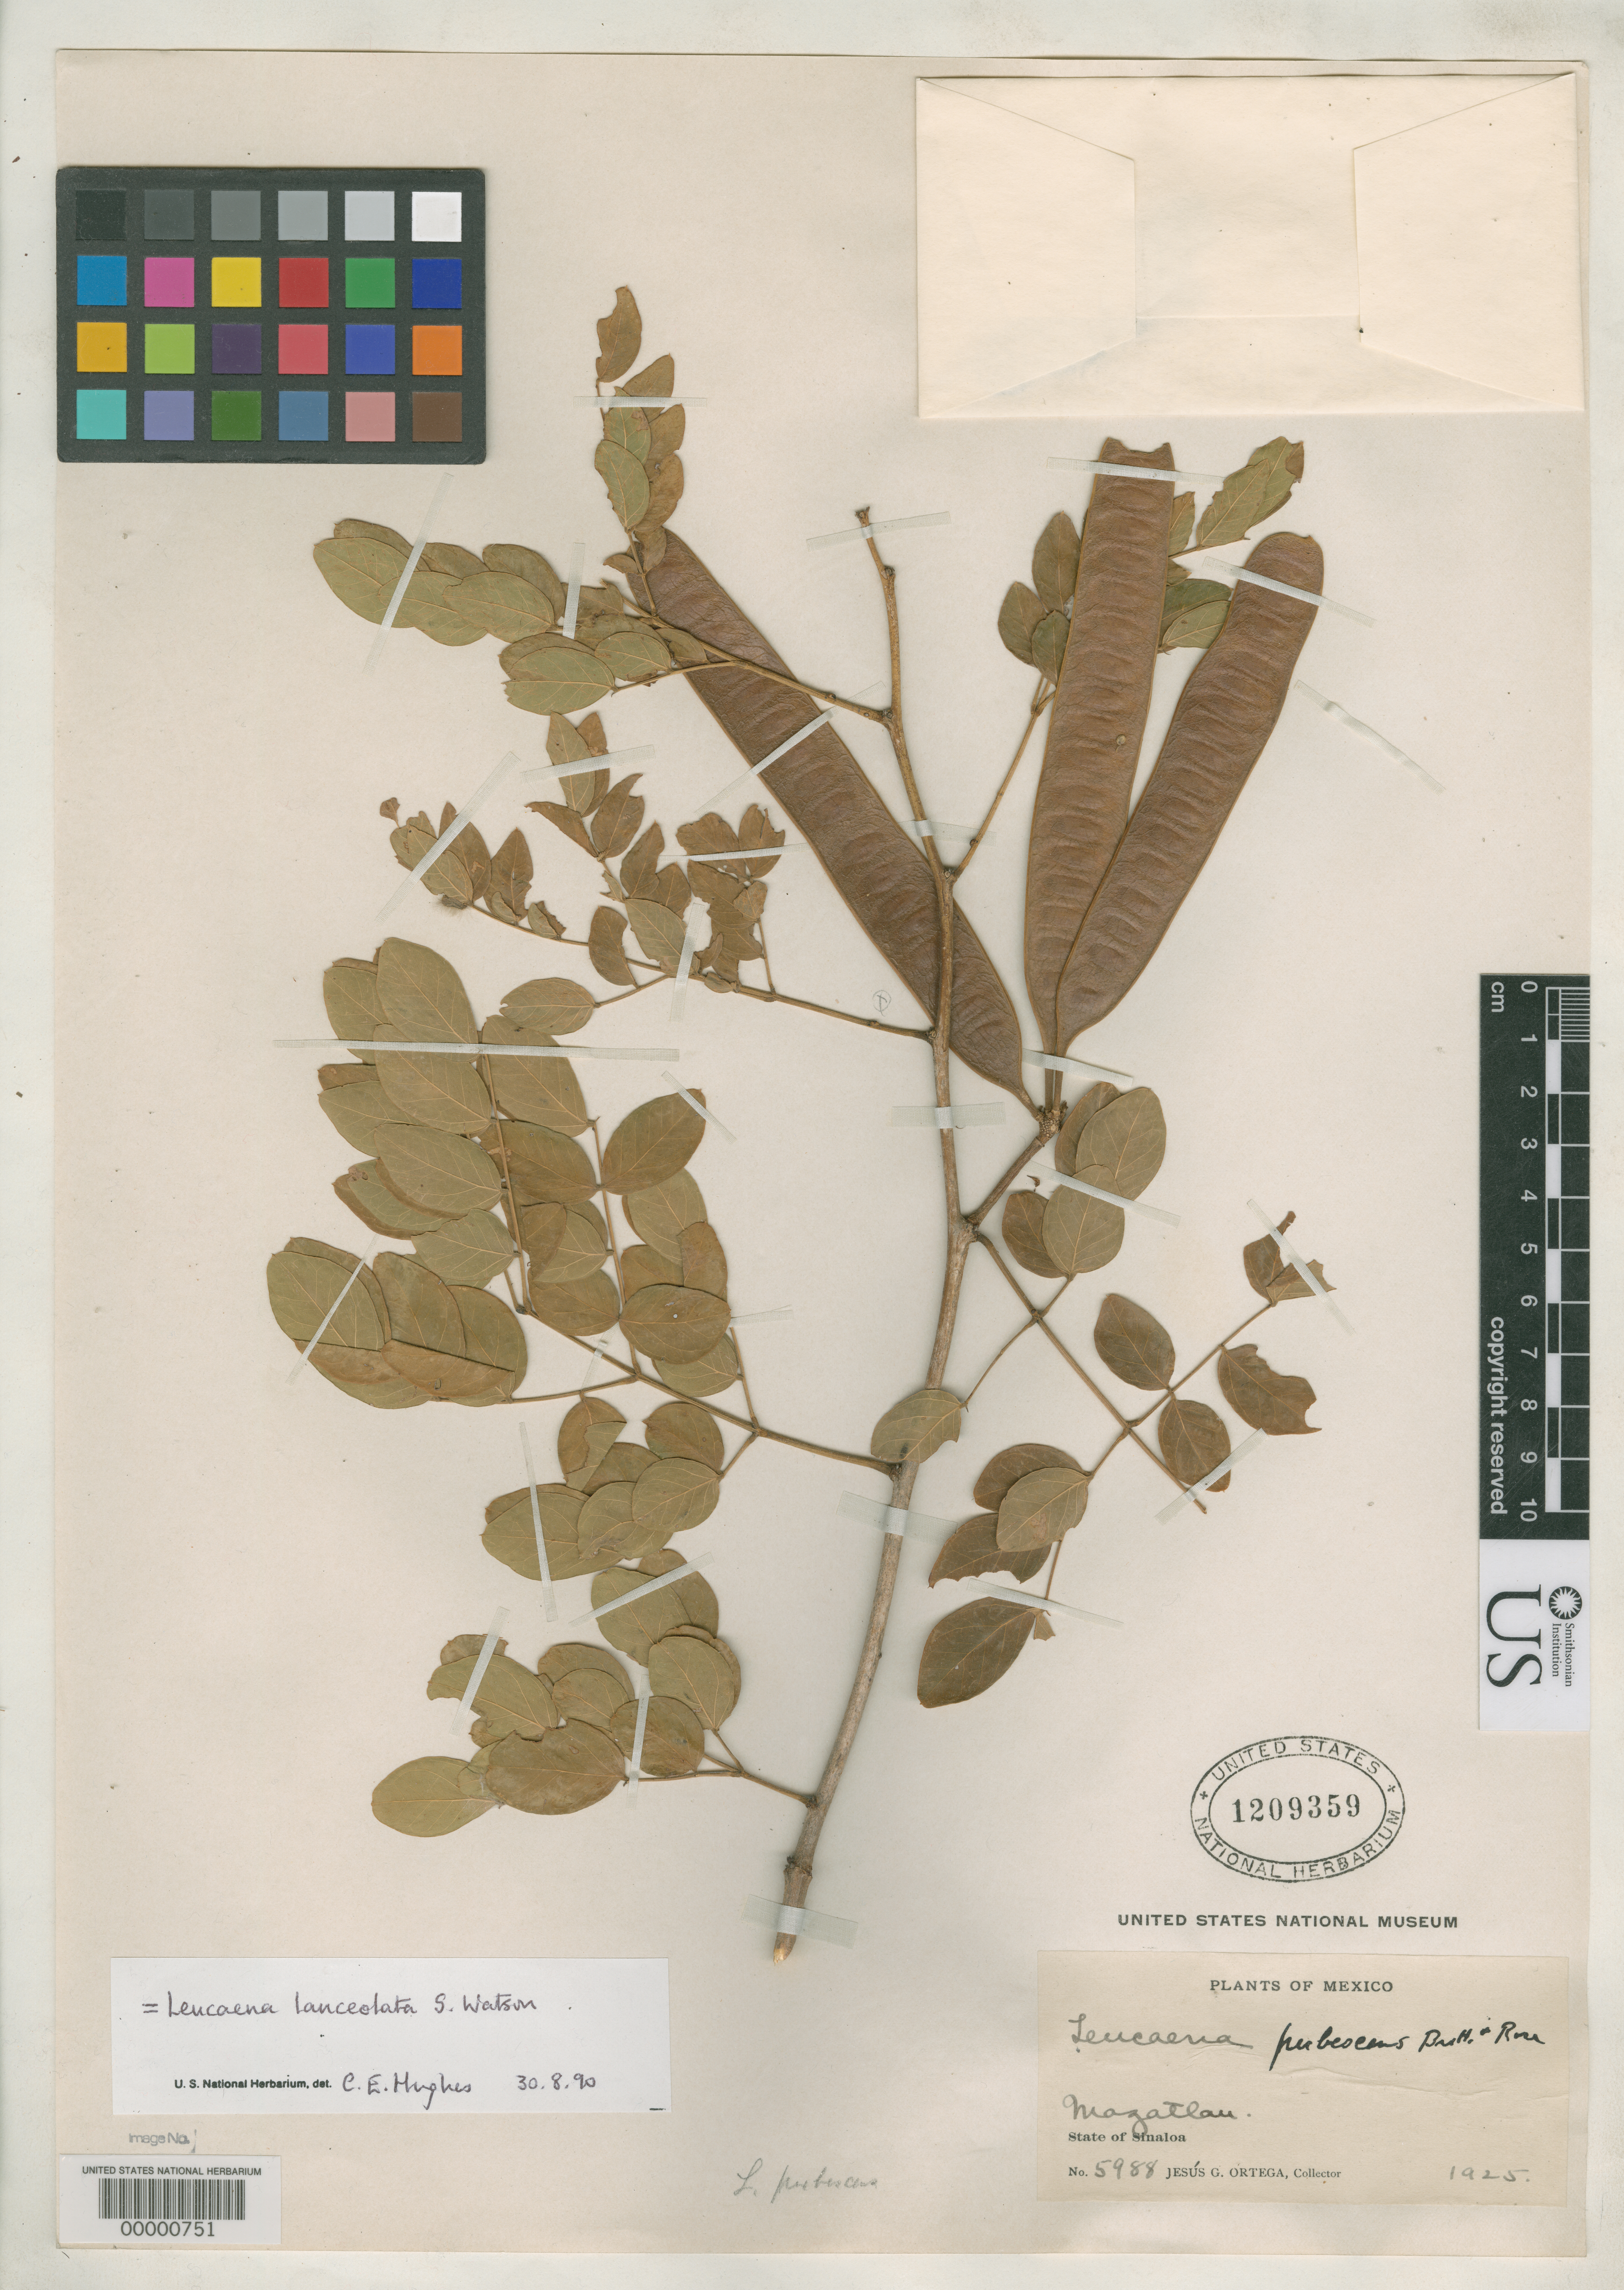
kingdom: Plantae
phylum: Tracheophyta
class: Magnoliopsida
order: Fabales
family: Fabaceae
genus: Leucaena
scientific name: Leucaena pubescens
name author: Britton & Rose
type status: Type Collection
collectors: J. Ortega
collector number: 5988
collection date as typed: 1925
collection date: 1925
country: Mexico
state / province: Sinaloa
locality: Mazatlan.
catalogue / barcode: US 1209359